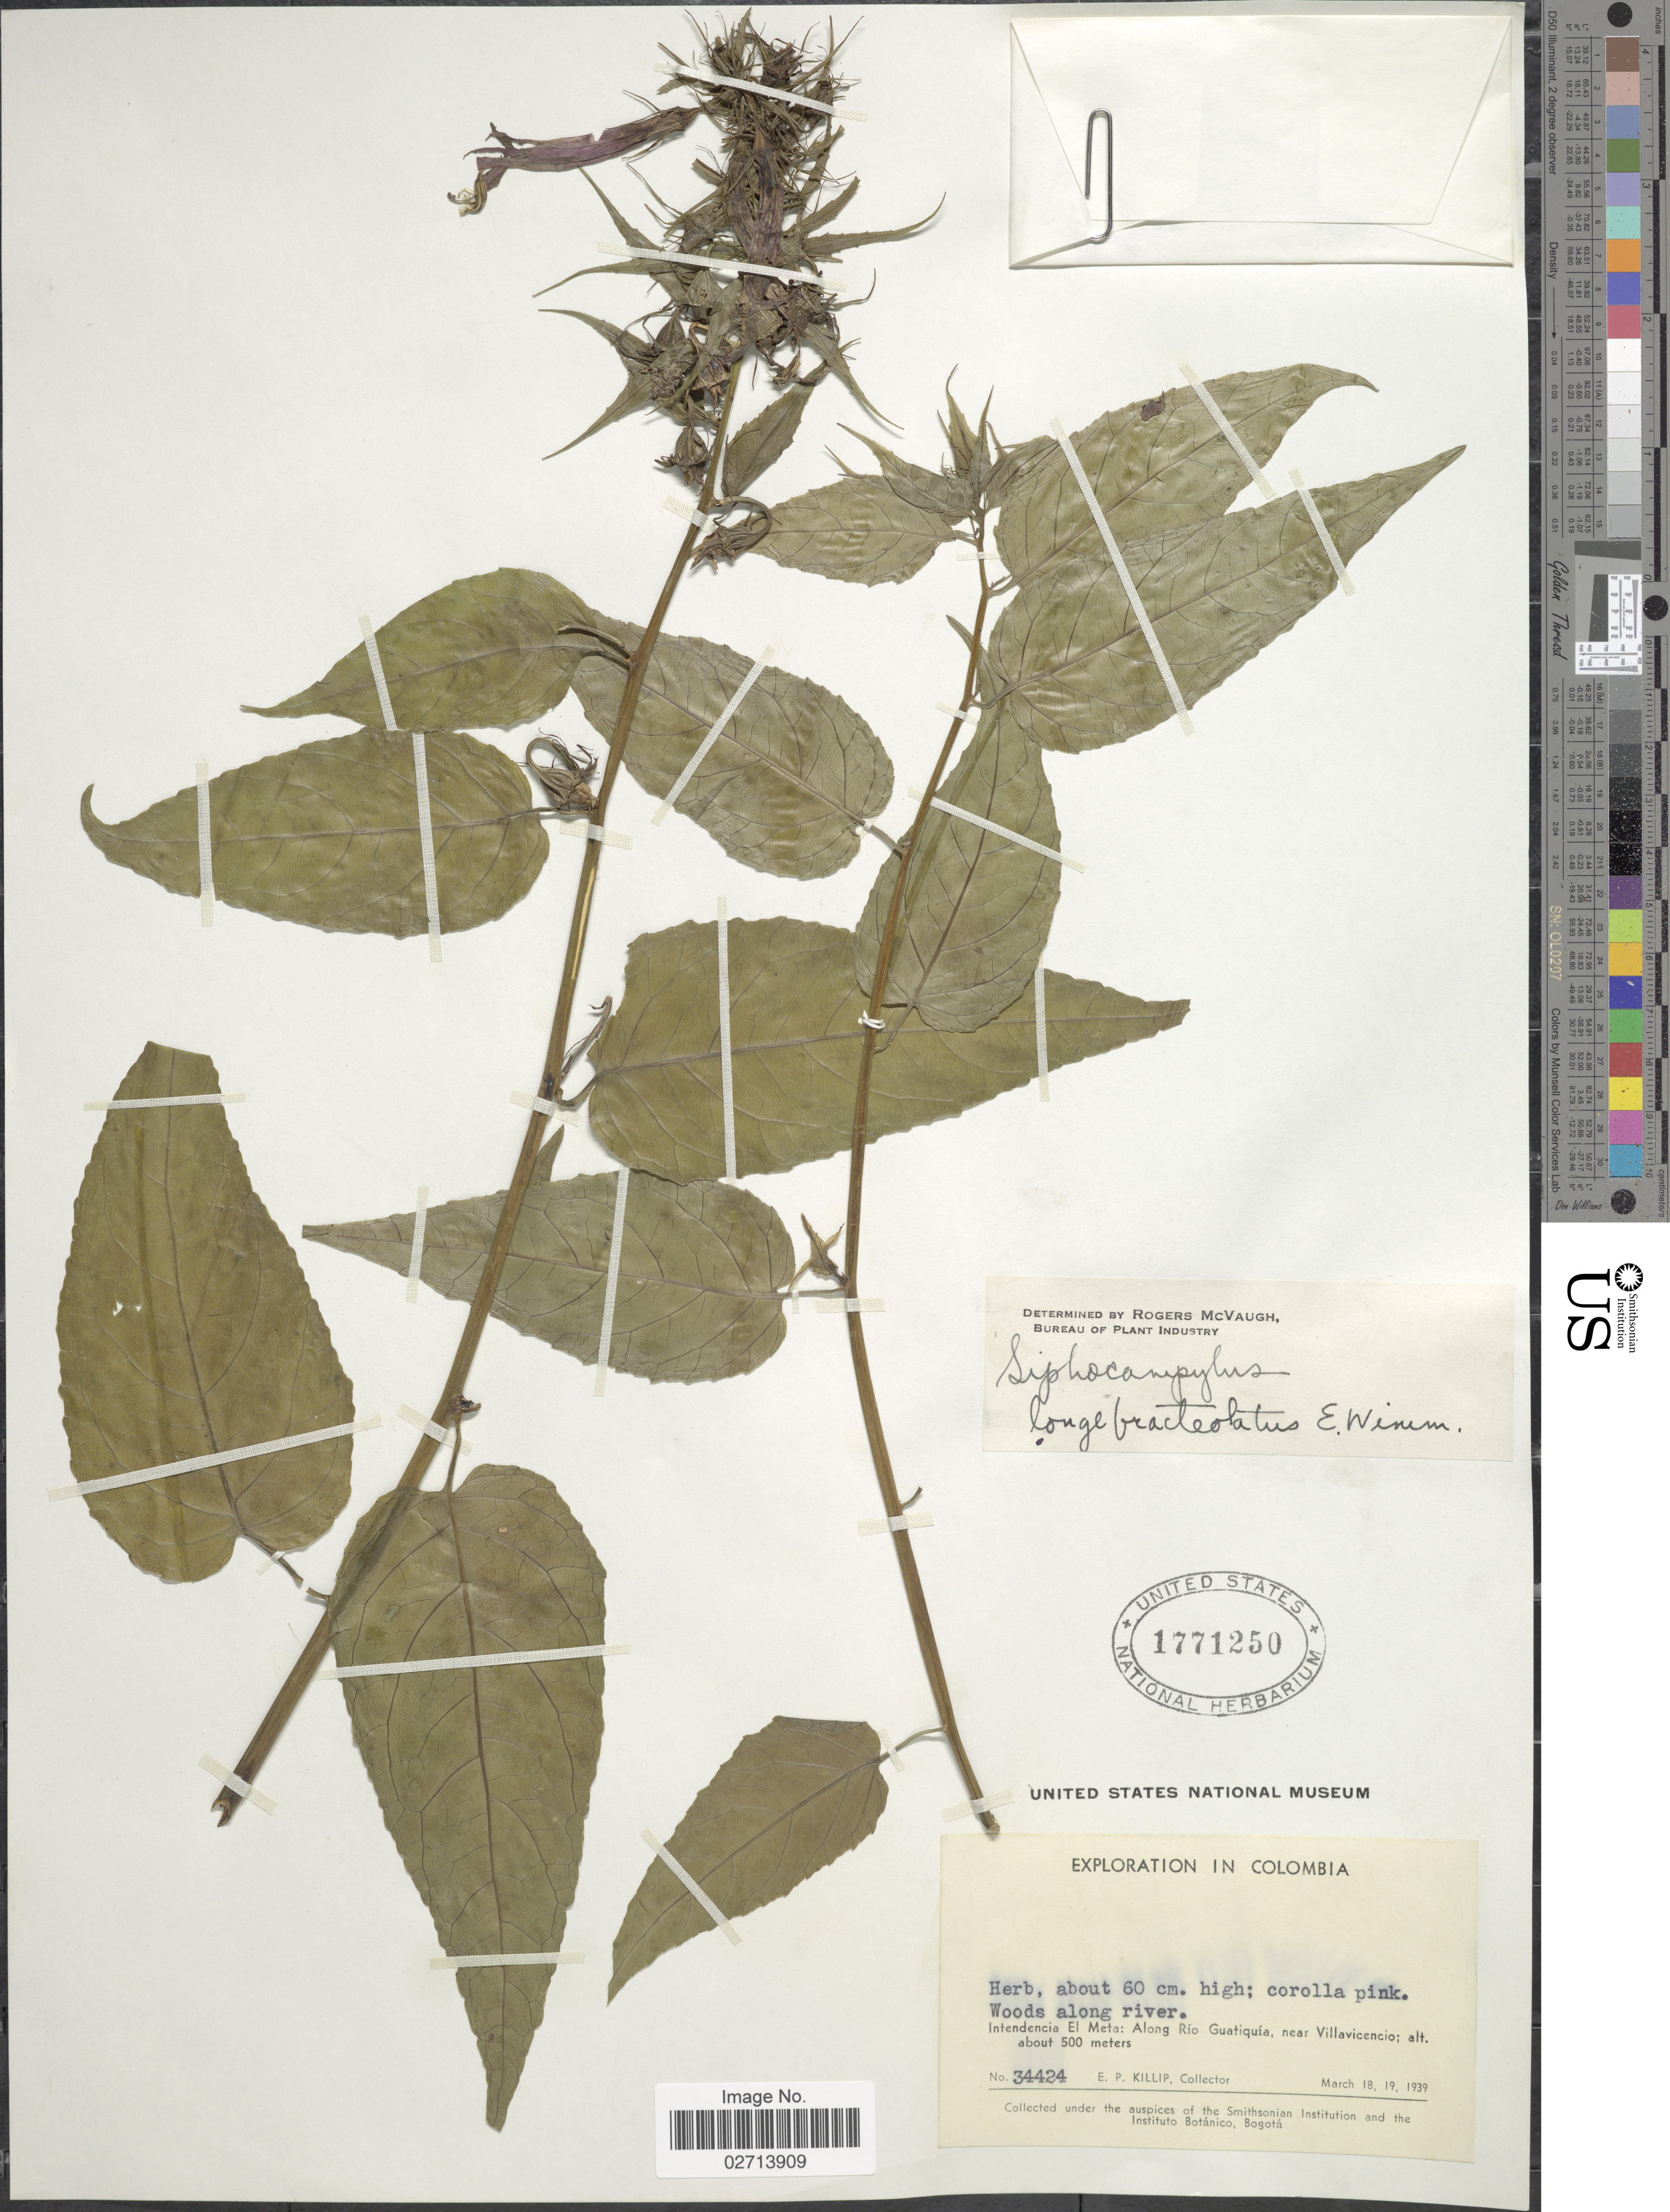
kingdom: Plantae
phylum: Tracheophyta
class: Magnoliopsida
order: Asterales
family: Campanulaceae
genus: Siphocampylus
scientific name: Siphocampylus longebracteolatus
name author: E. Wimm.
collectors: E. P. Killip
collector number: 34424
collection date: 1939-03-18/1939-03-19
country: Colombia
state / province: Meta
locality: Along Río Guatiquía, near Villavicencio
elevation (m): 500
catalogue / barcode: US 1771250